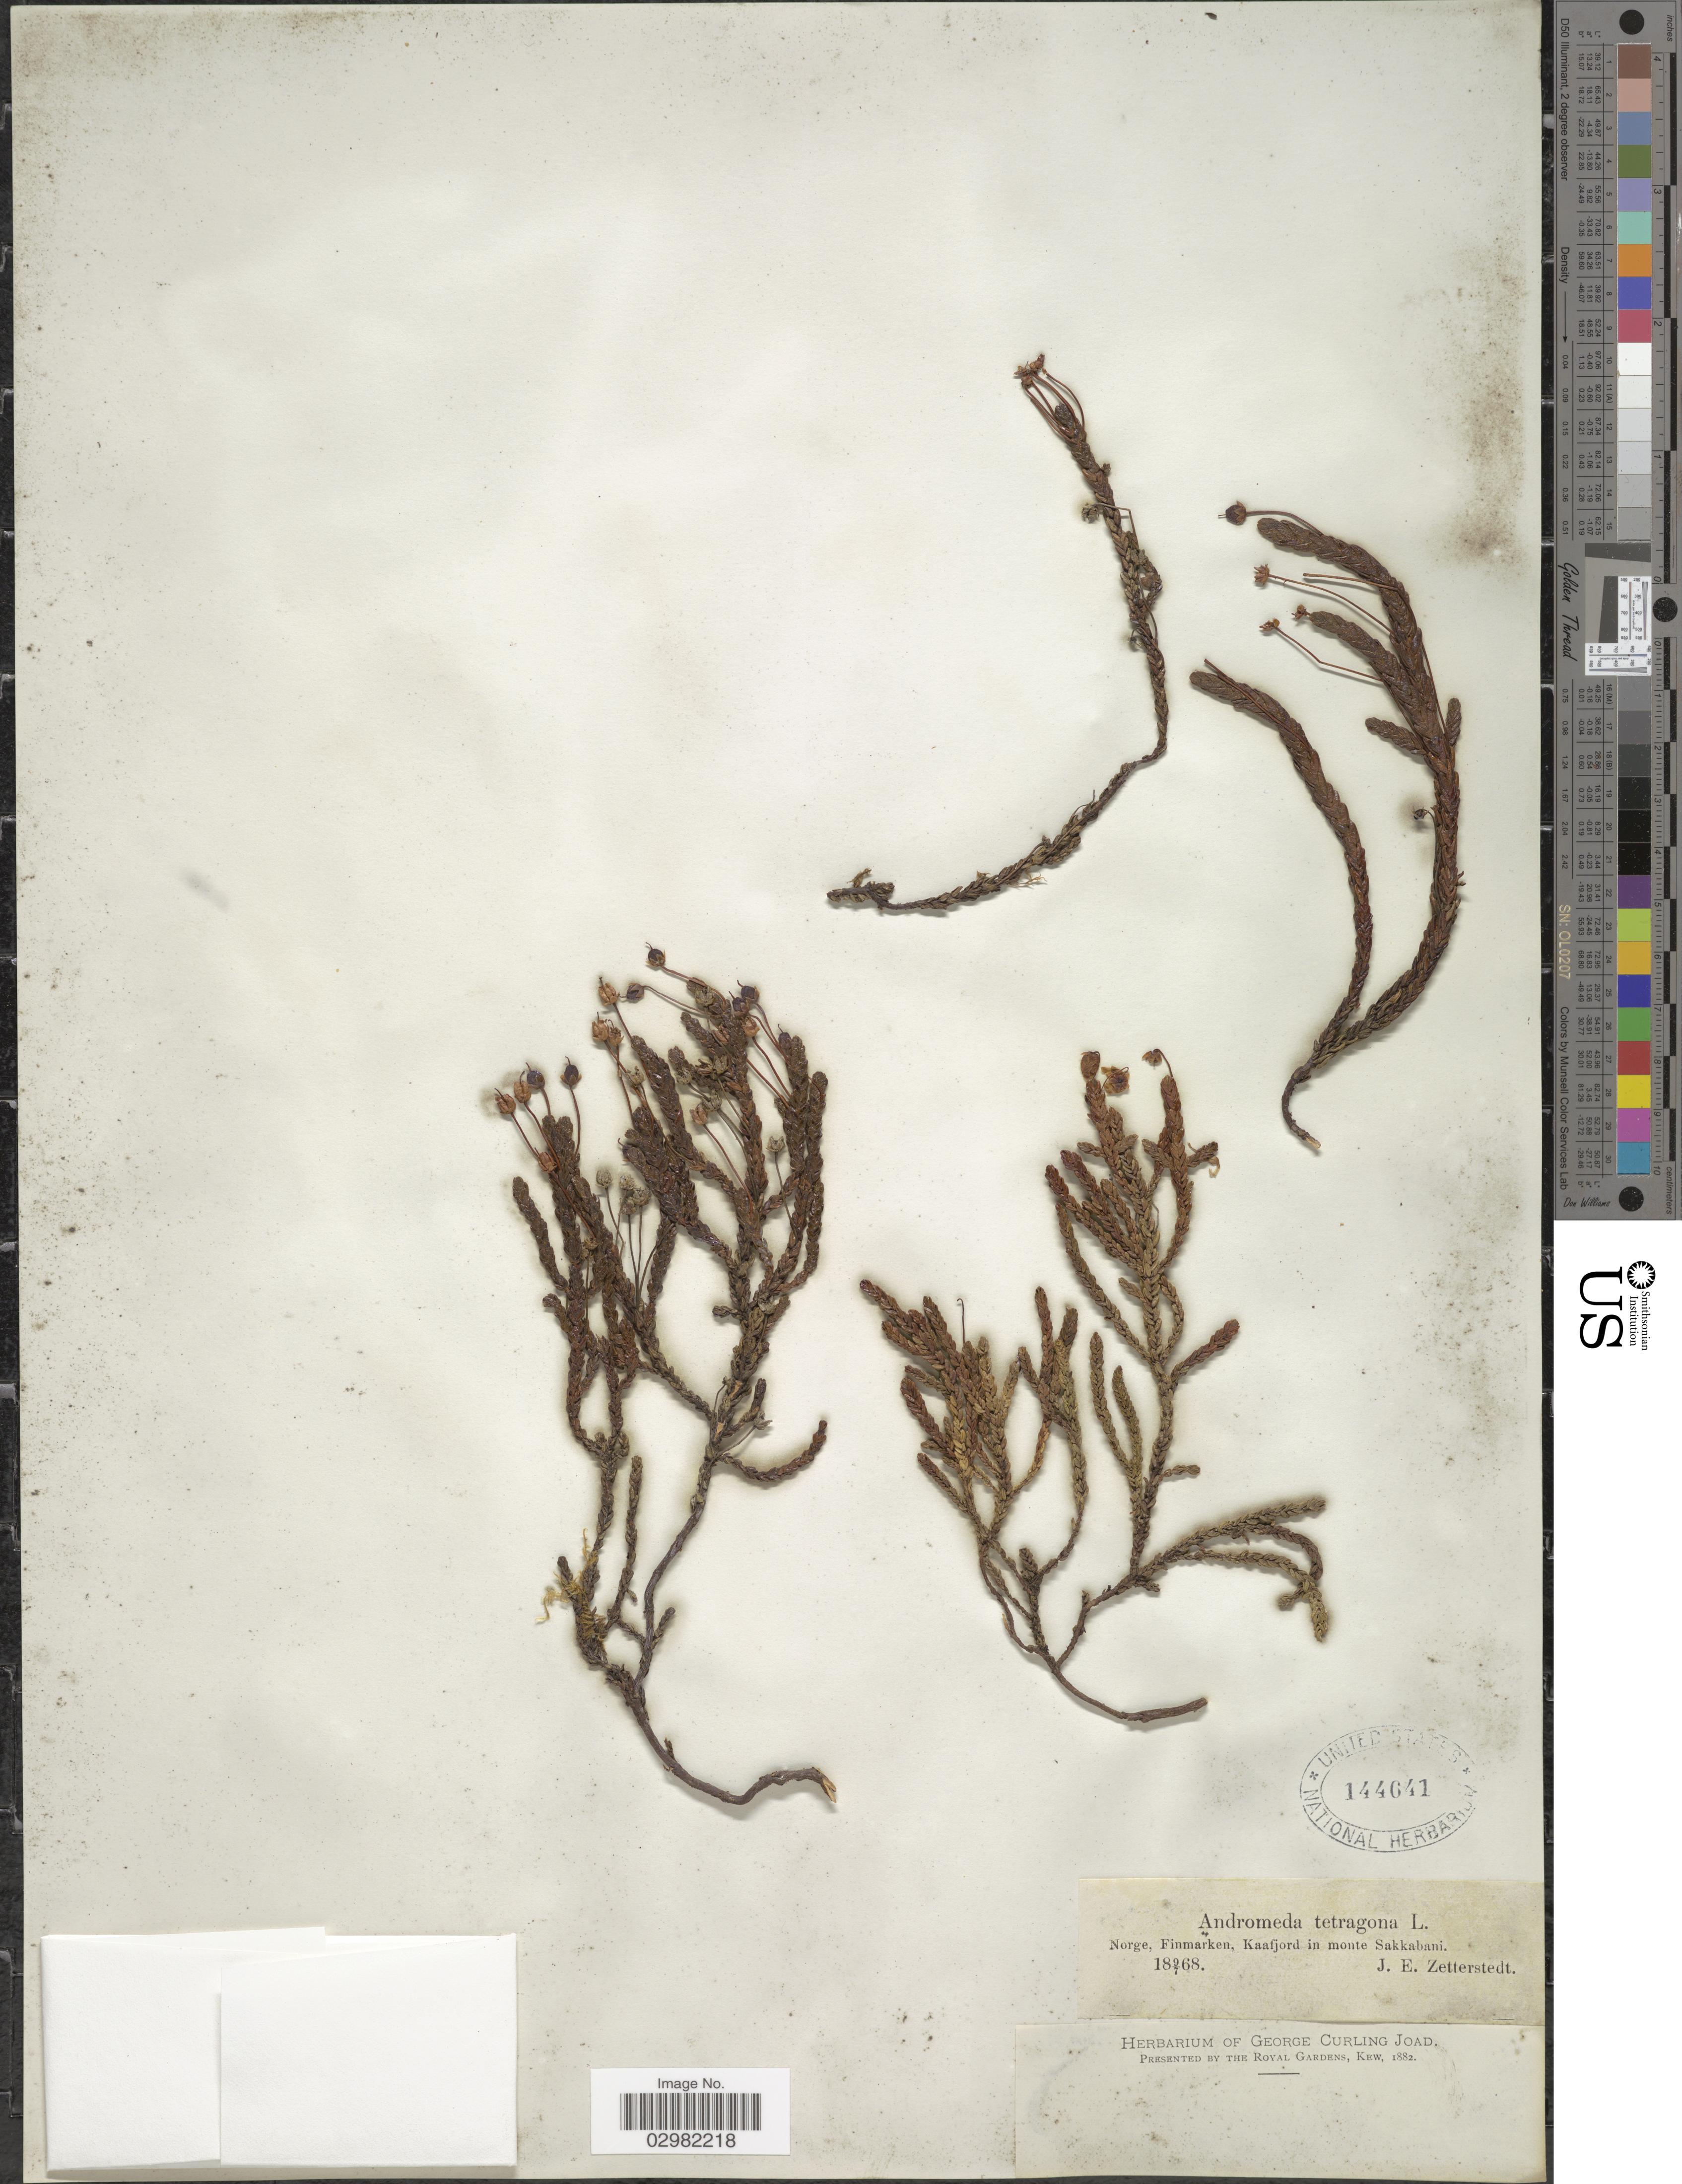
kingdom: Plantae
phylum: Tracheophyta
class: Magnoliopsida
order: Ericales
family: Ericaceae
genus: Cassiope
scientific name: Cassiope tetragona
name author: (L.) D. Don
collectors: J.E. Zetterstedt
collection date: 1868-07-09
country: Norway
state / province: Finnmark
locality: Finmarken, Kaafjord in monte Sakkabani.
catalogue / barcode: US 144641